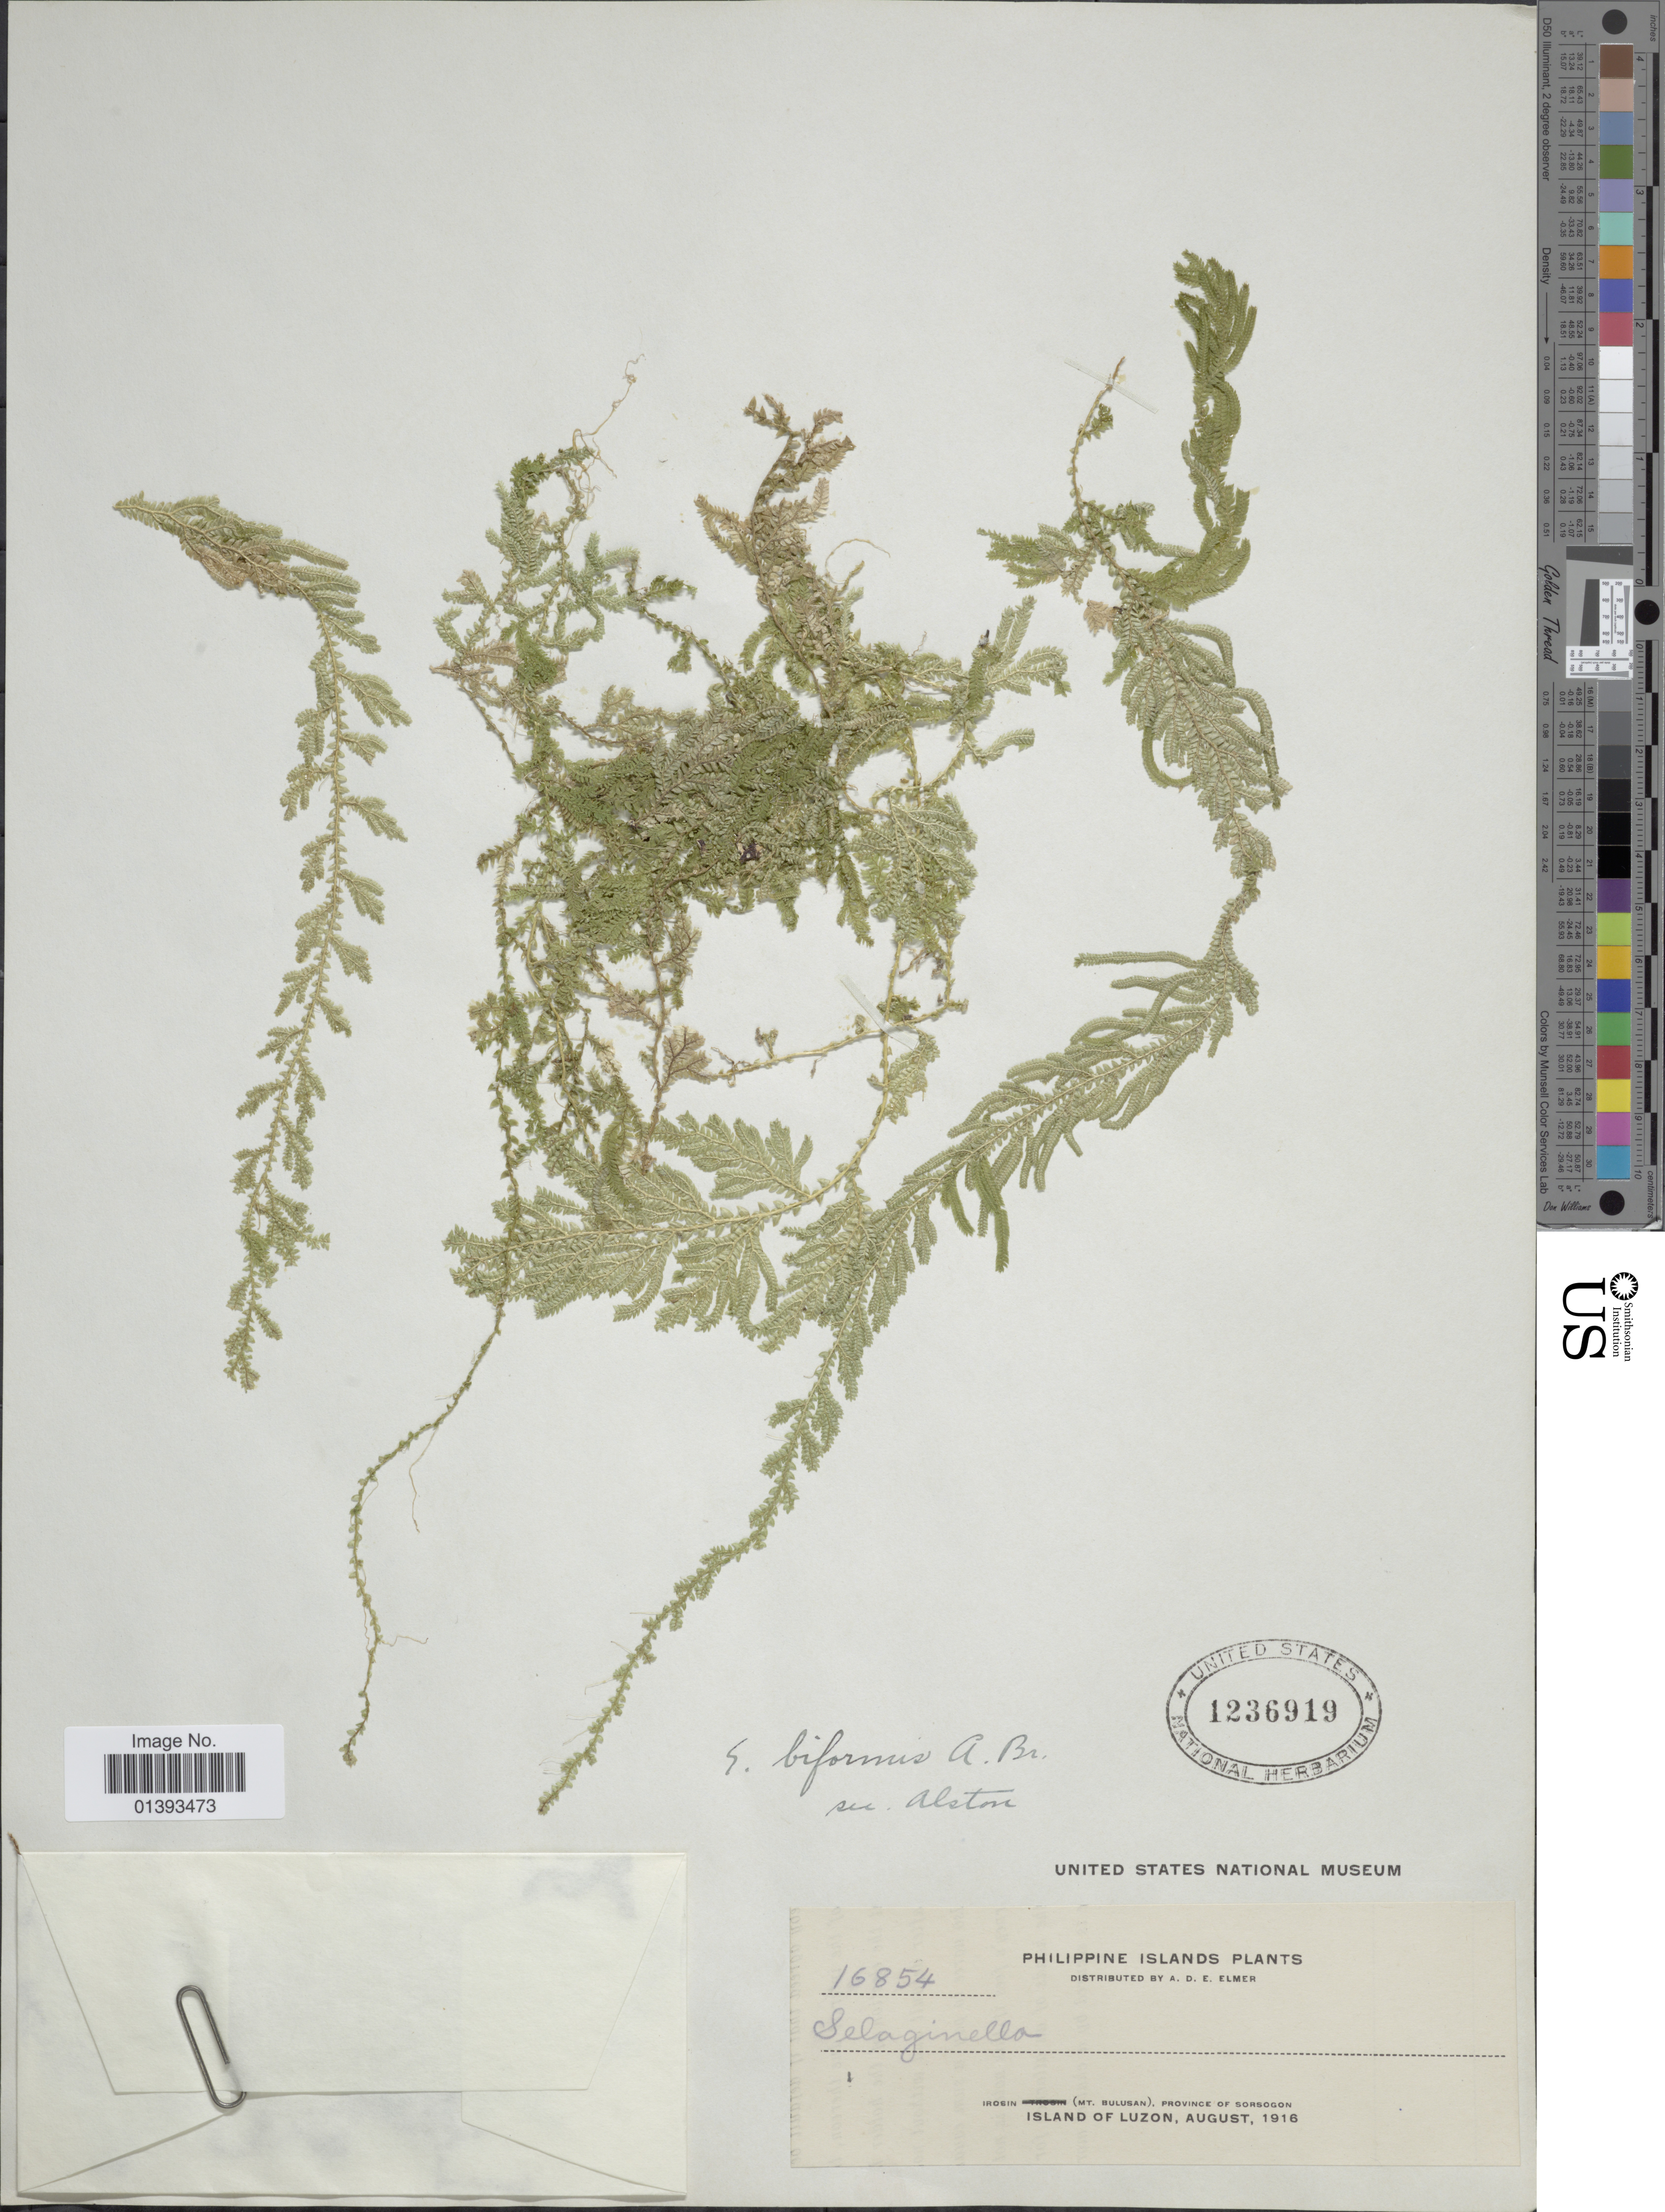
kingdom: Plantae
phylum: Tracheophyta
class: Lycopodiopsida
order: Selaginellales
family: Selaginellaceae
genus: Selaginella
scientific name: Selaginella biformis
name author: A. Braun ex Kuhn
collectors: A. D. E. Elmer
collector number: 16854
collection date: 1916-08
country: Philippines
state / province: Central Luzon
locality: Irosin(Mt. Bulusan), province of Sorsogon, Island of Luzon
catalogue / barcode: US 1236919